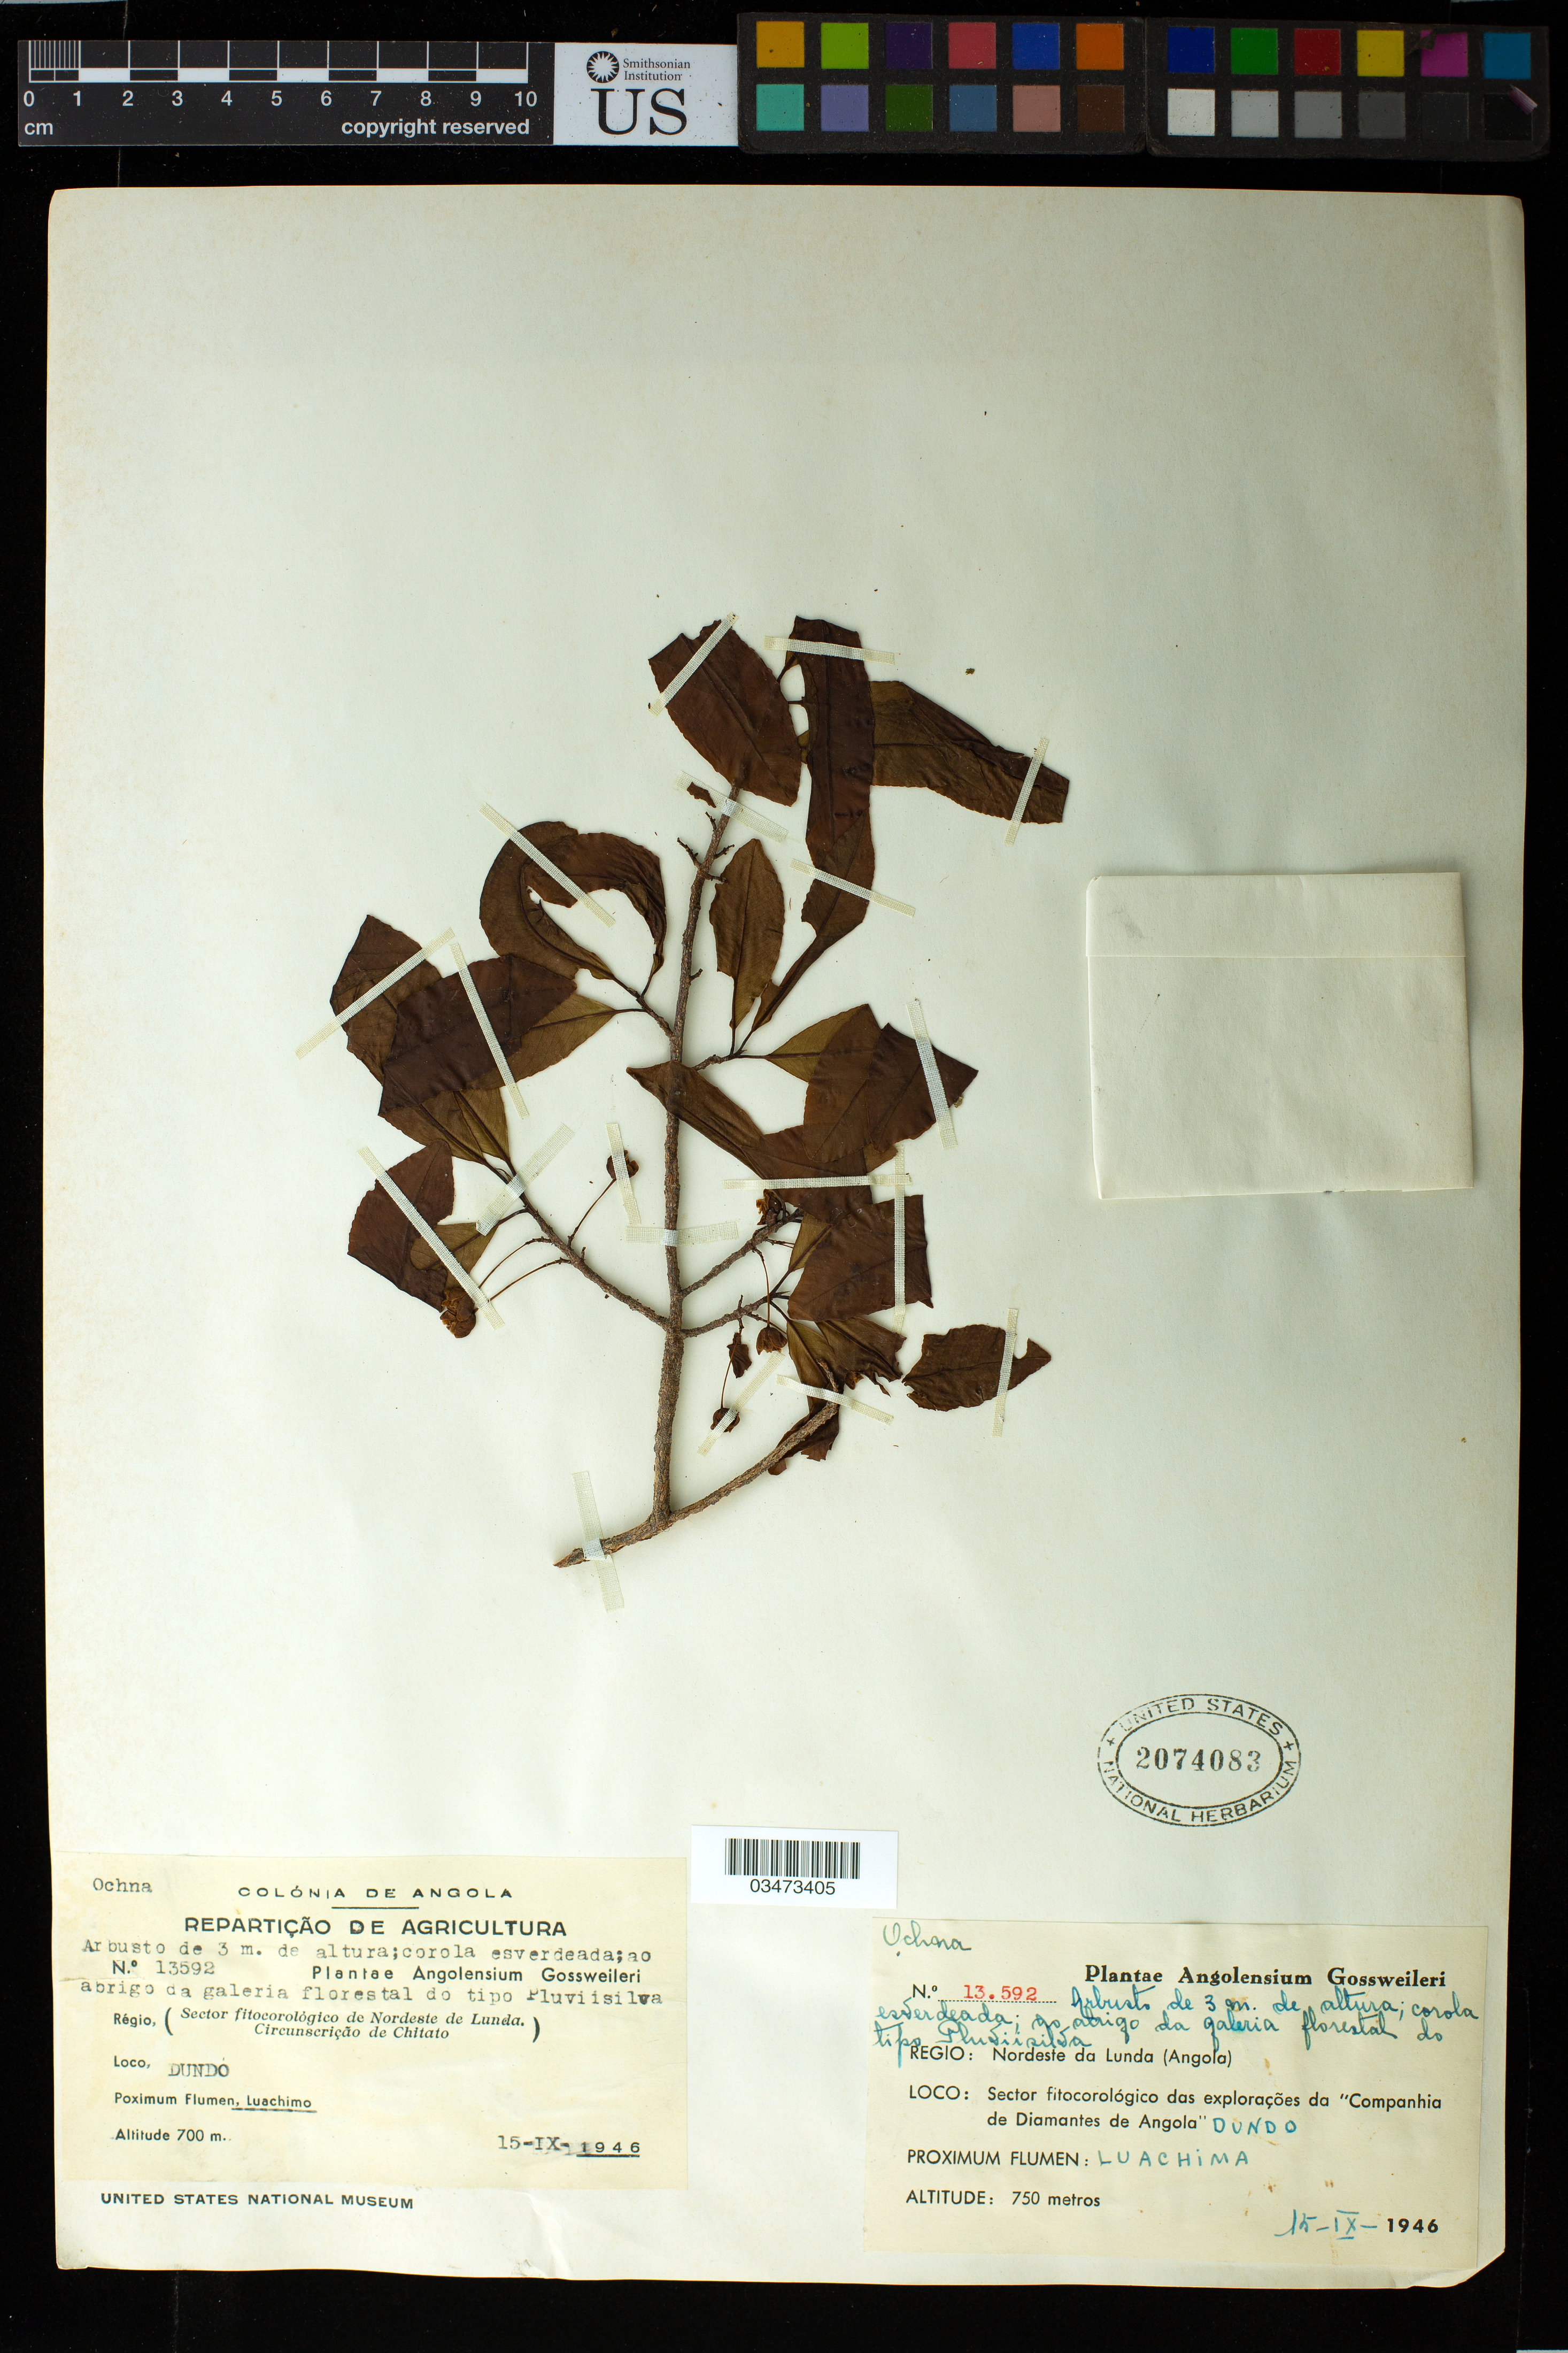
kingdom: Plantae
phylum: Tracheophyta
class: Magnoliopsida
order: Malpighiales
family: Ochnaceae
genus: Ochna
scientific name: Ochna sp.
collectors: A. Gossweiler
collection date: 1946-09-15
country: Angola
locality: Nordeste da Lunda (Angola),Sector fitocorologica das exploracoes da "Companhia de Diamtes de Angola" Dundo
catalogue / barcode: US 2074083